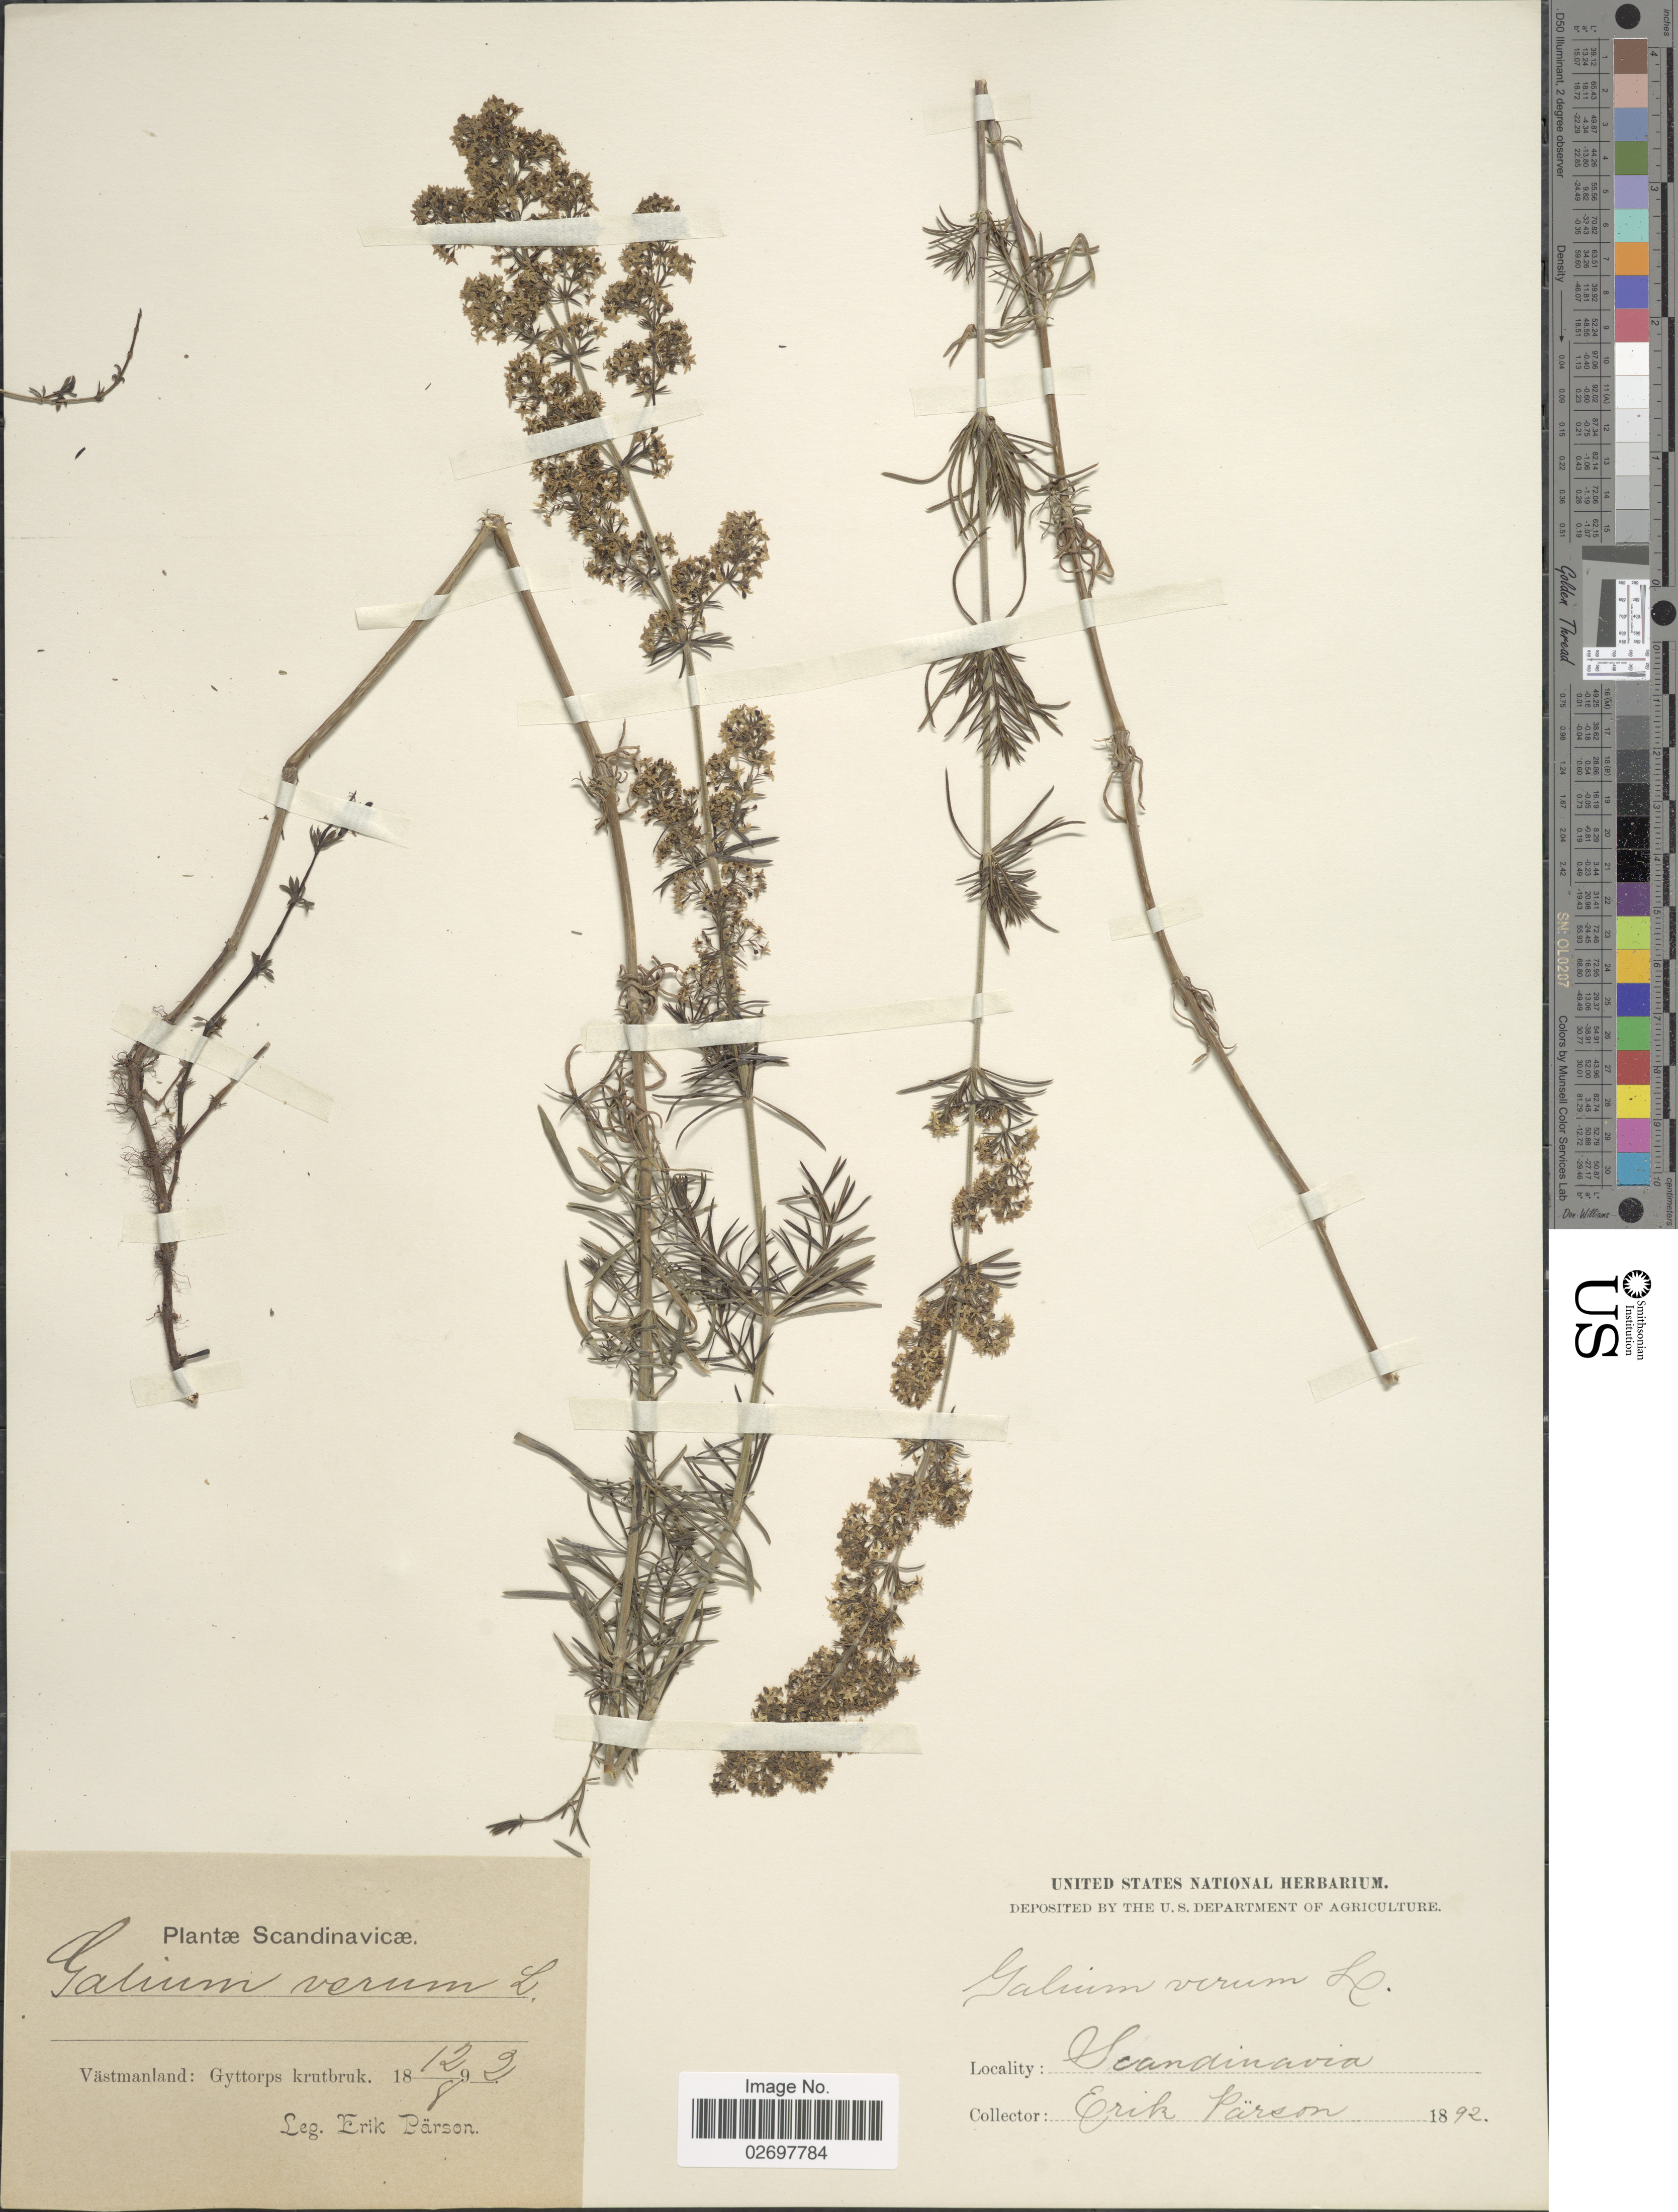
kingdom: Plantae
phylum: Tracheophyta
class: Magnoliopsida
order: Gentianales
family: Rubiaceae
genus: Galium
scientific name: Galium verum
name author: L.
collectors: E. Parson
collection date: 1892-08-12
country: Sweden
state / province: Vastmanland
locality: Vastmanland: Gyttorps krutbruk, Scandanavia